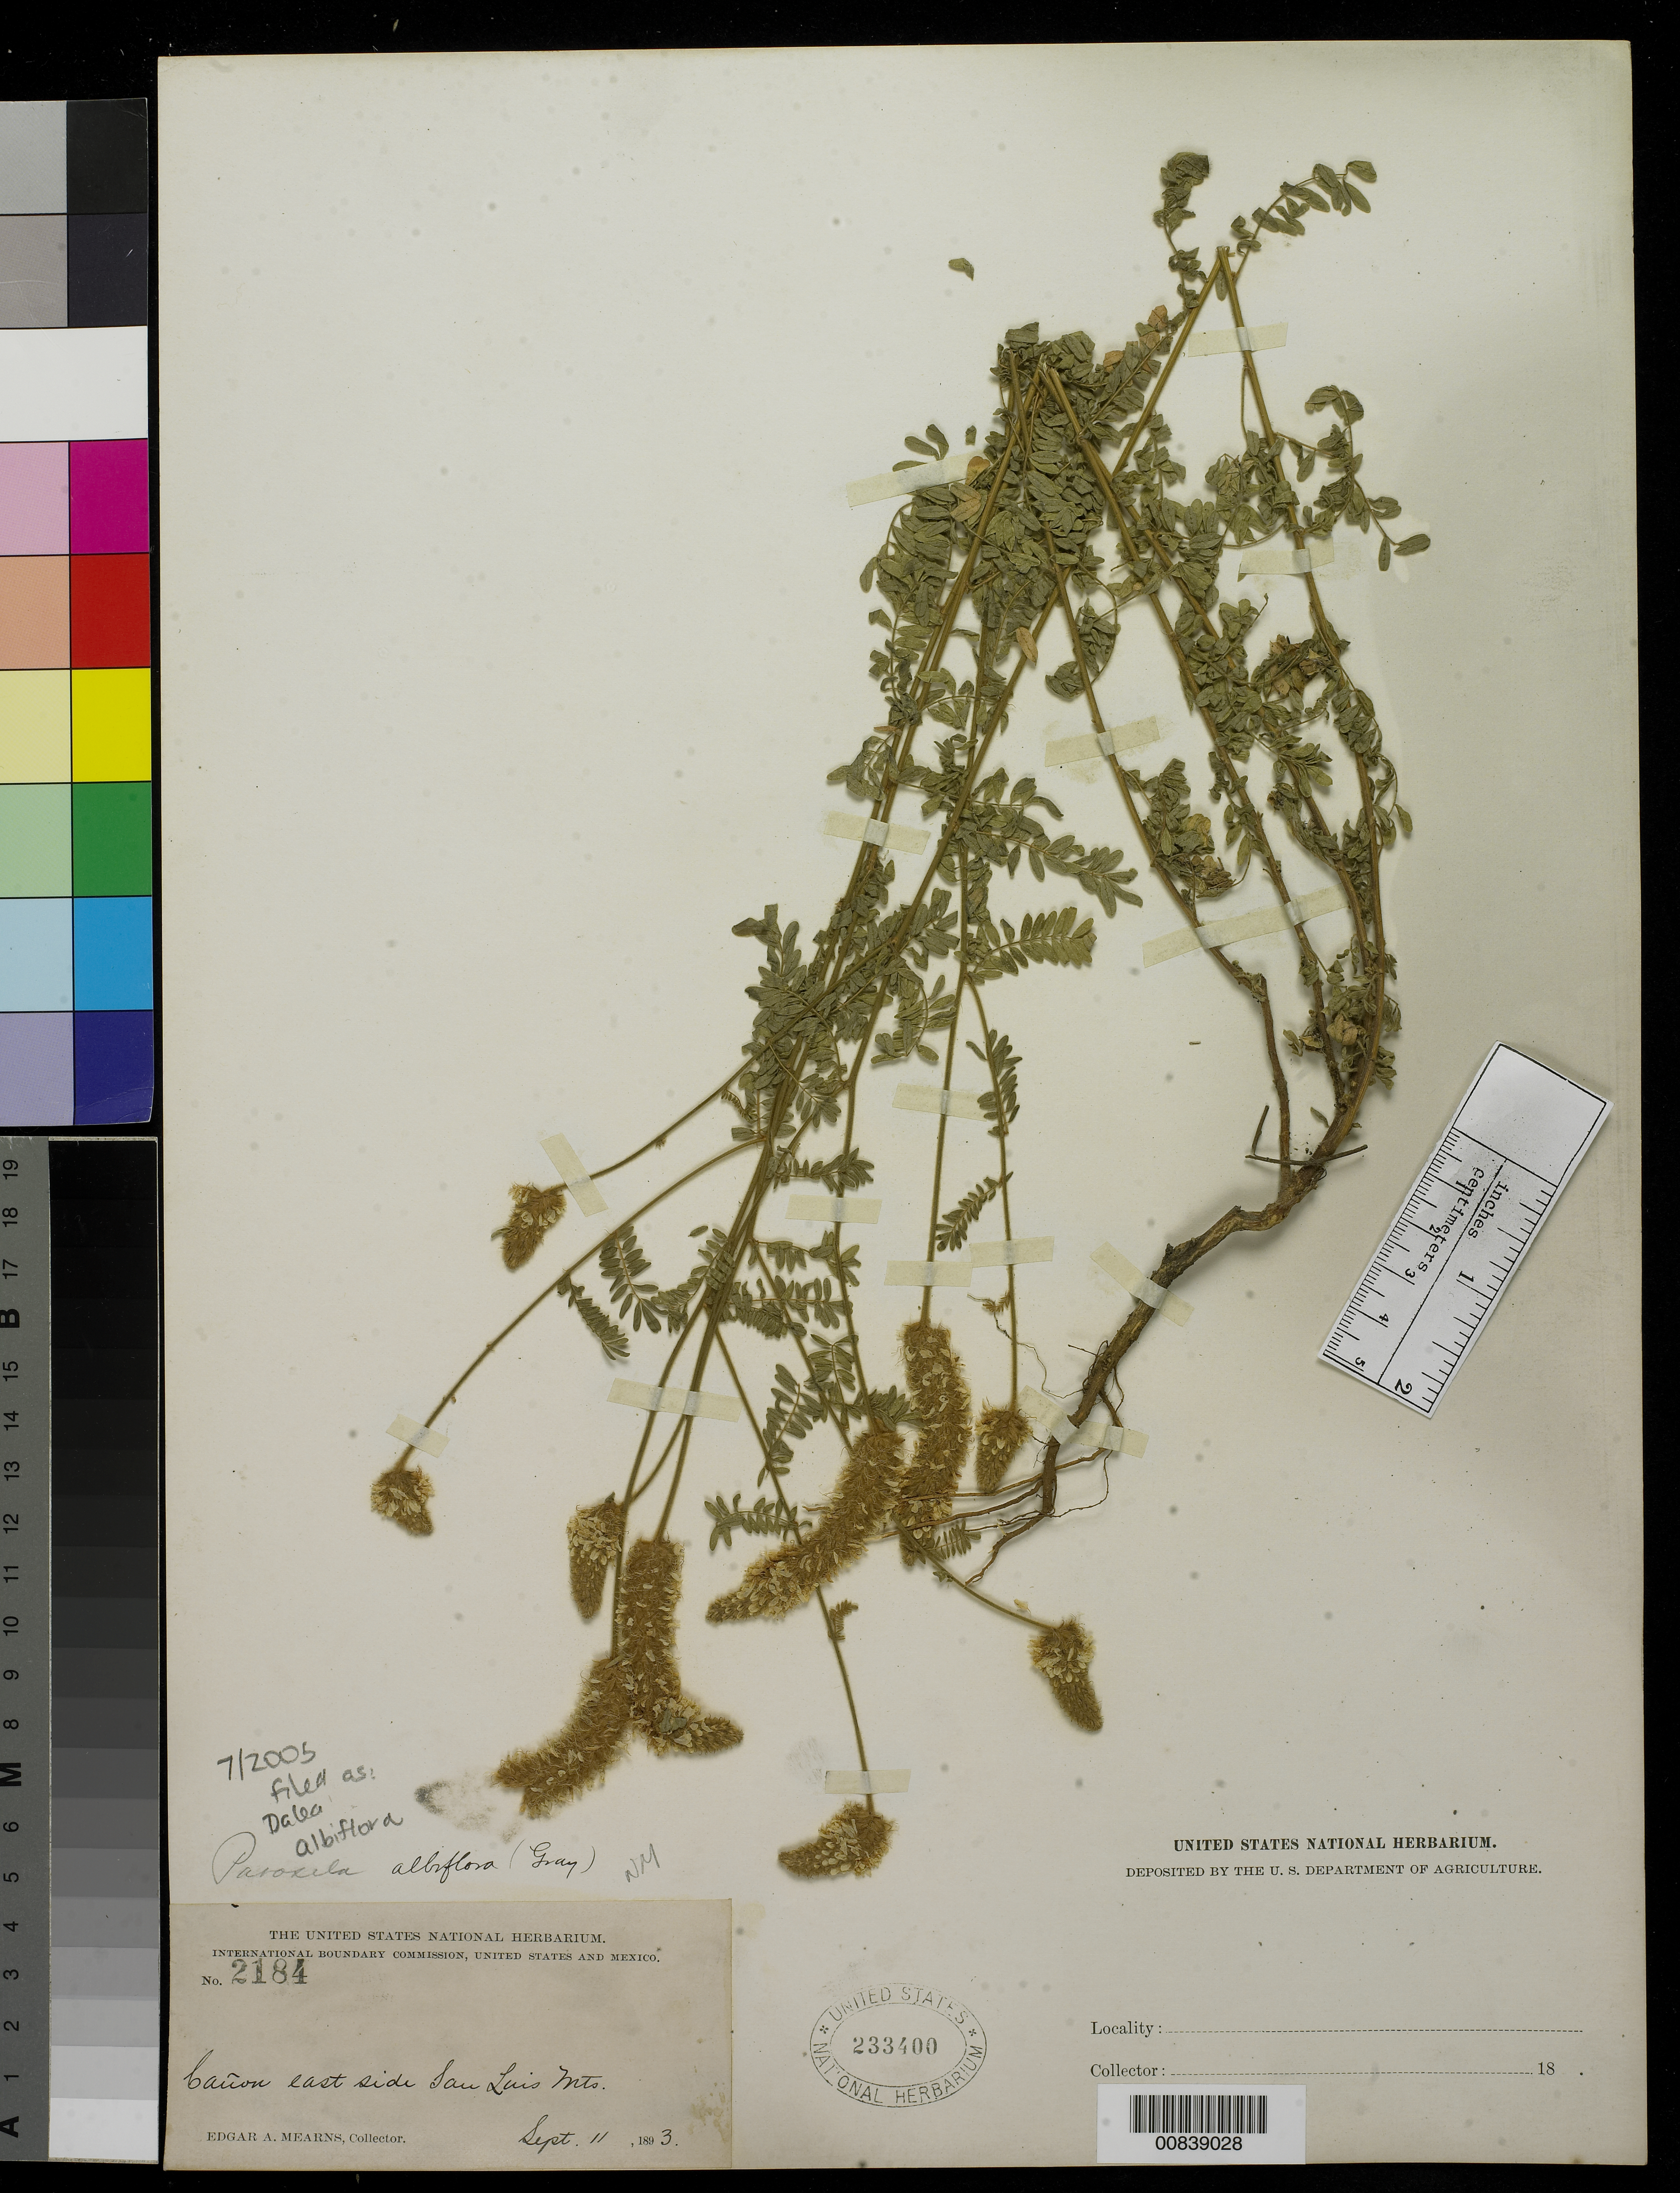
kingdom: Plantae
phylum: Tracheophyta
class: Magnoliopsida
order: Fabales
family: Fabaceae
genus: Dalea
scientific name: Dalea albiflora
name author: A. Gray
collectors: E. A. Mearns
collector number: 2184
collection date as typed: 11 Sep 1893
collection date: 1893-09-11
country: United States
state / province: New Mexico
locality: Cañon east side San Luis Mts.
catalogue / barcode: US 233400